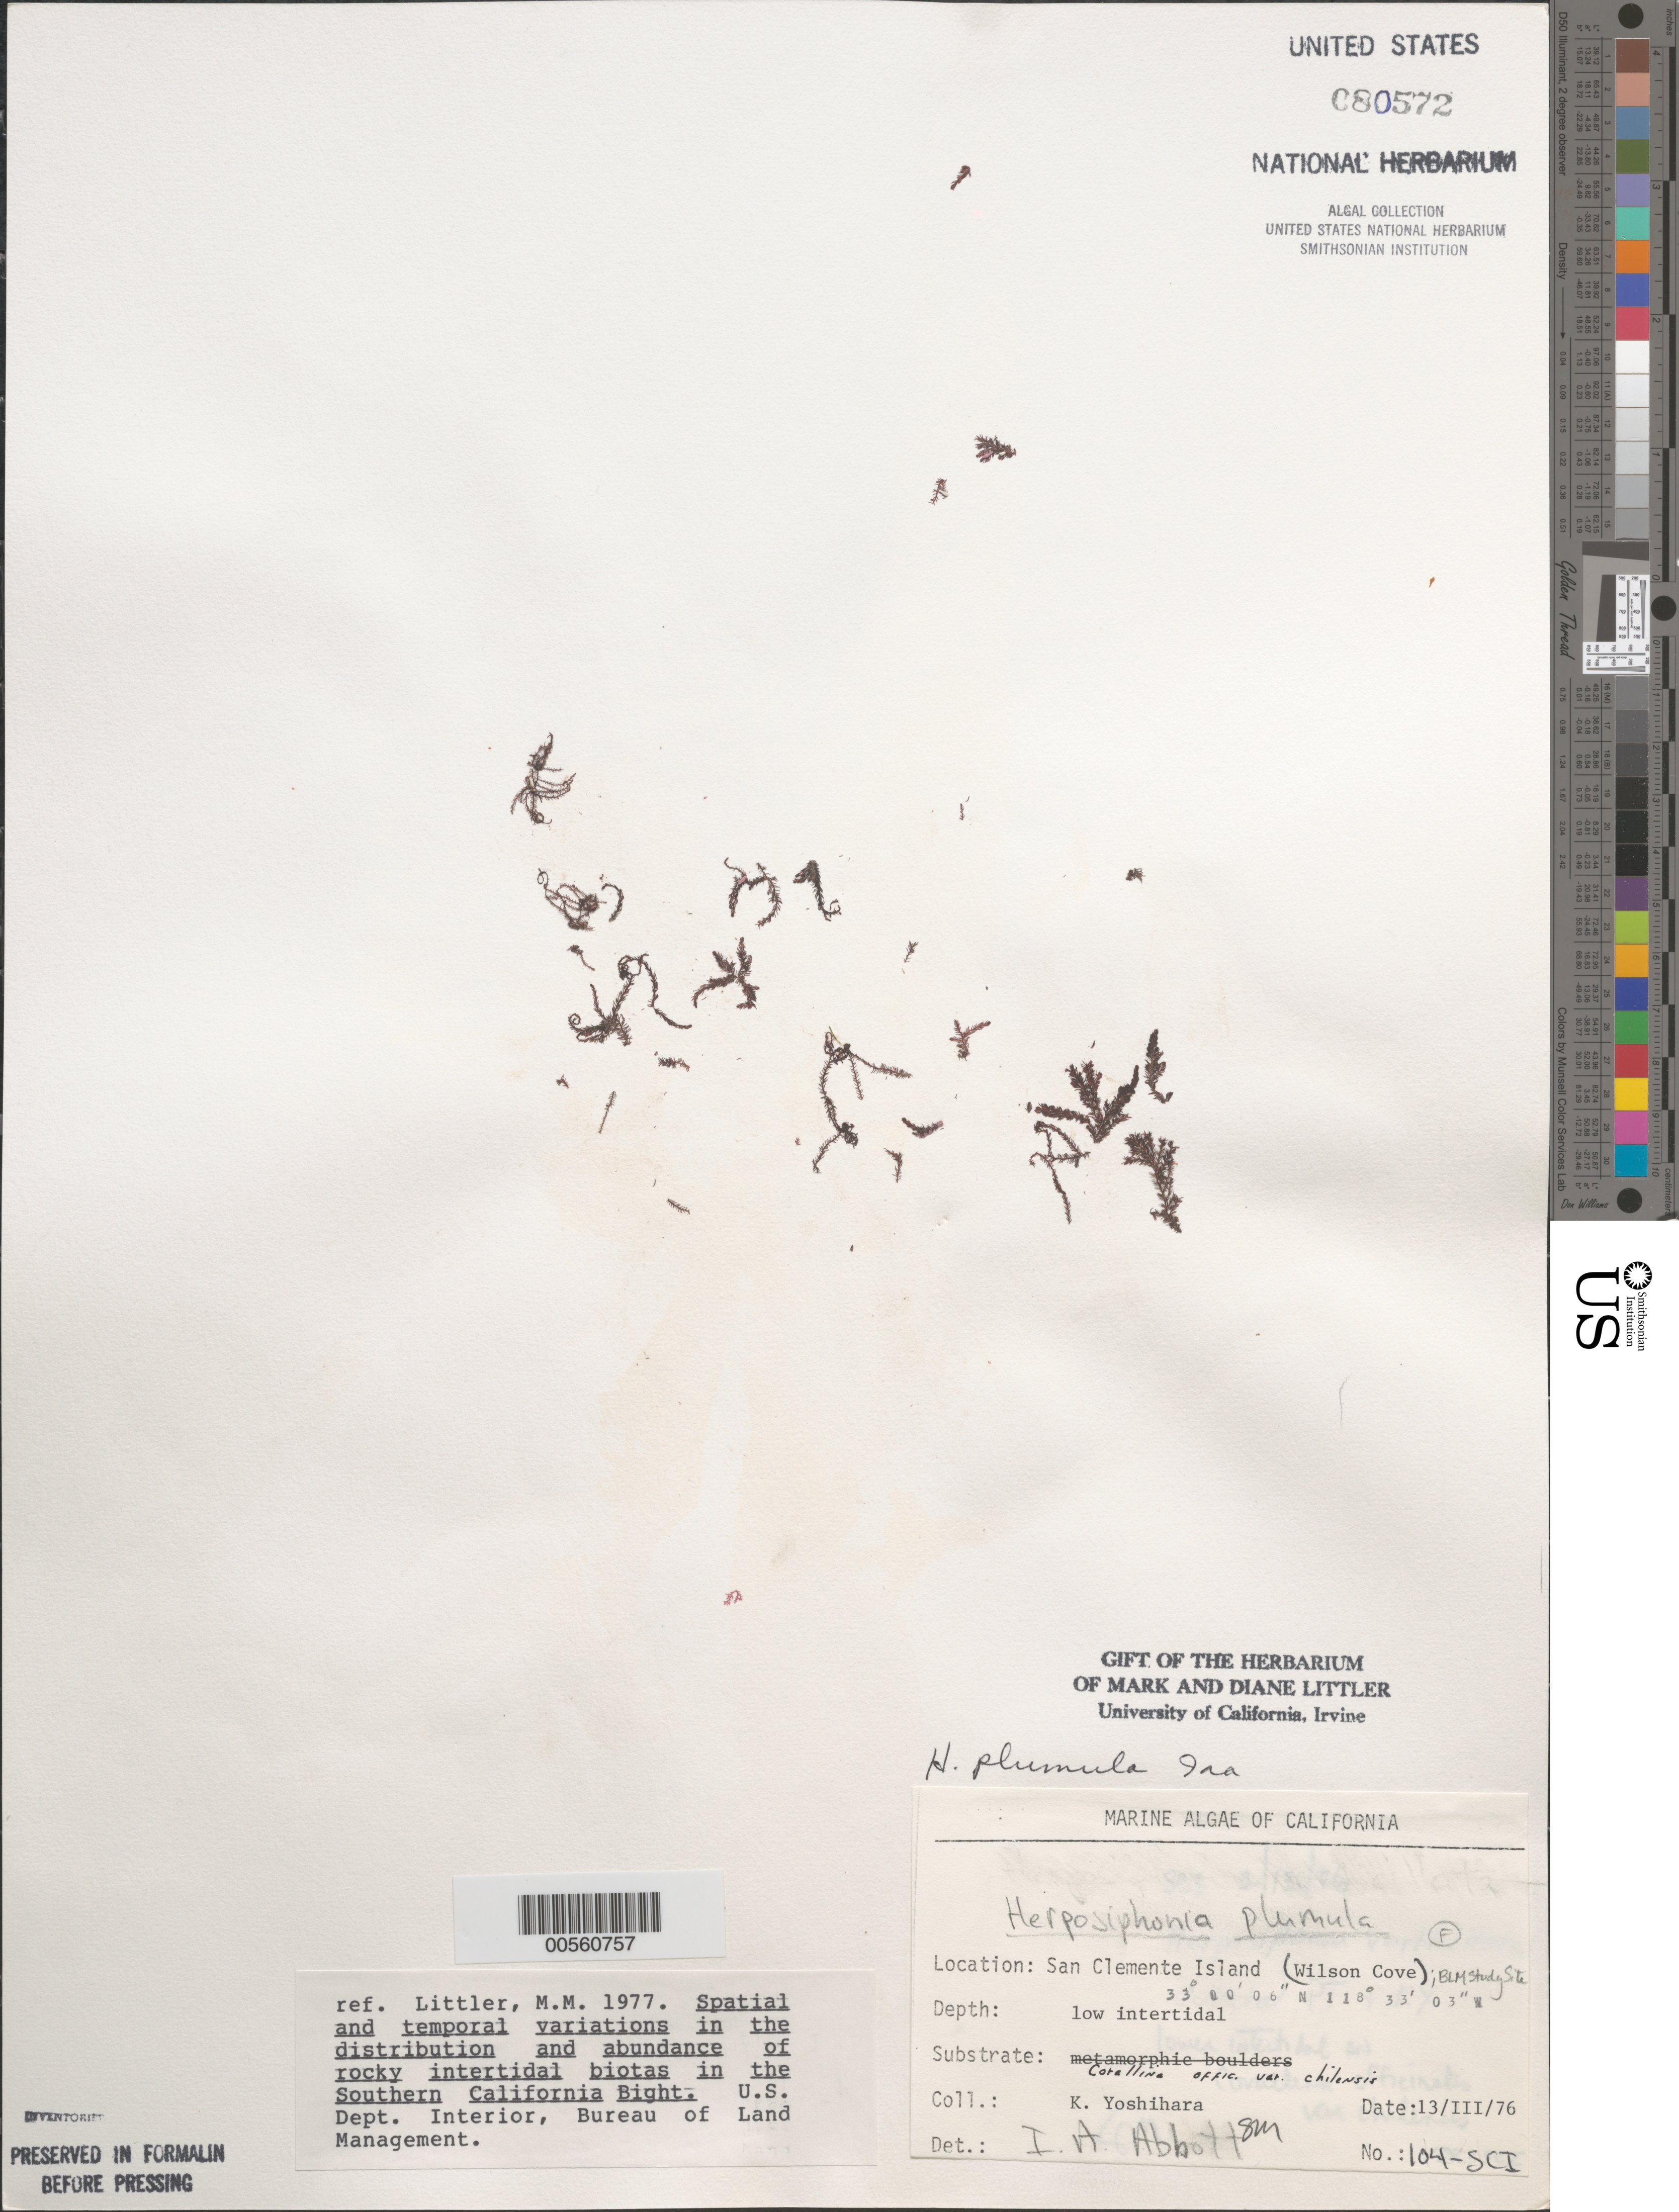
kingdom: Plantae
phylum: Rhodophyta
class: Florideophyceae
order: Ceramiales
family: Rhodomelaceae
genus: Herposiphonia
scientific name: Herposiphonia plumula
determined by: Abbott, I. A.; Murray, S. N.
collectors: K. Yoshihara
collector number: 104-SCI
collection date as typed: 13 Mar 1976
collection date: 1976-03-13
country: United States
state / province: California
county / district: Los Angeles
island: San Clemente Island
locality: Wilson Cove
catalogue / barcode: US 80572